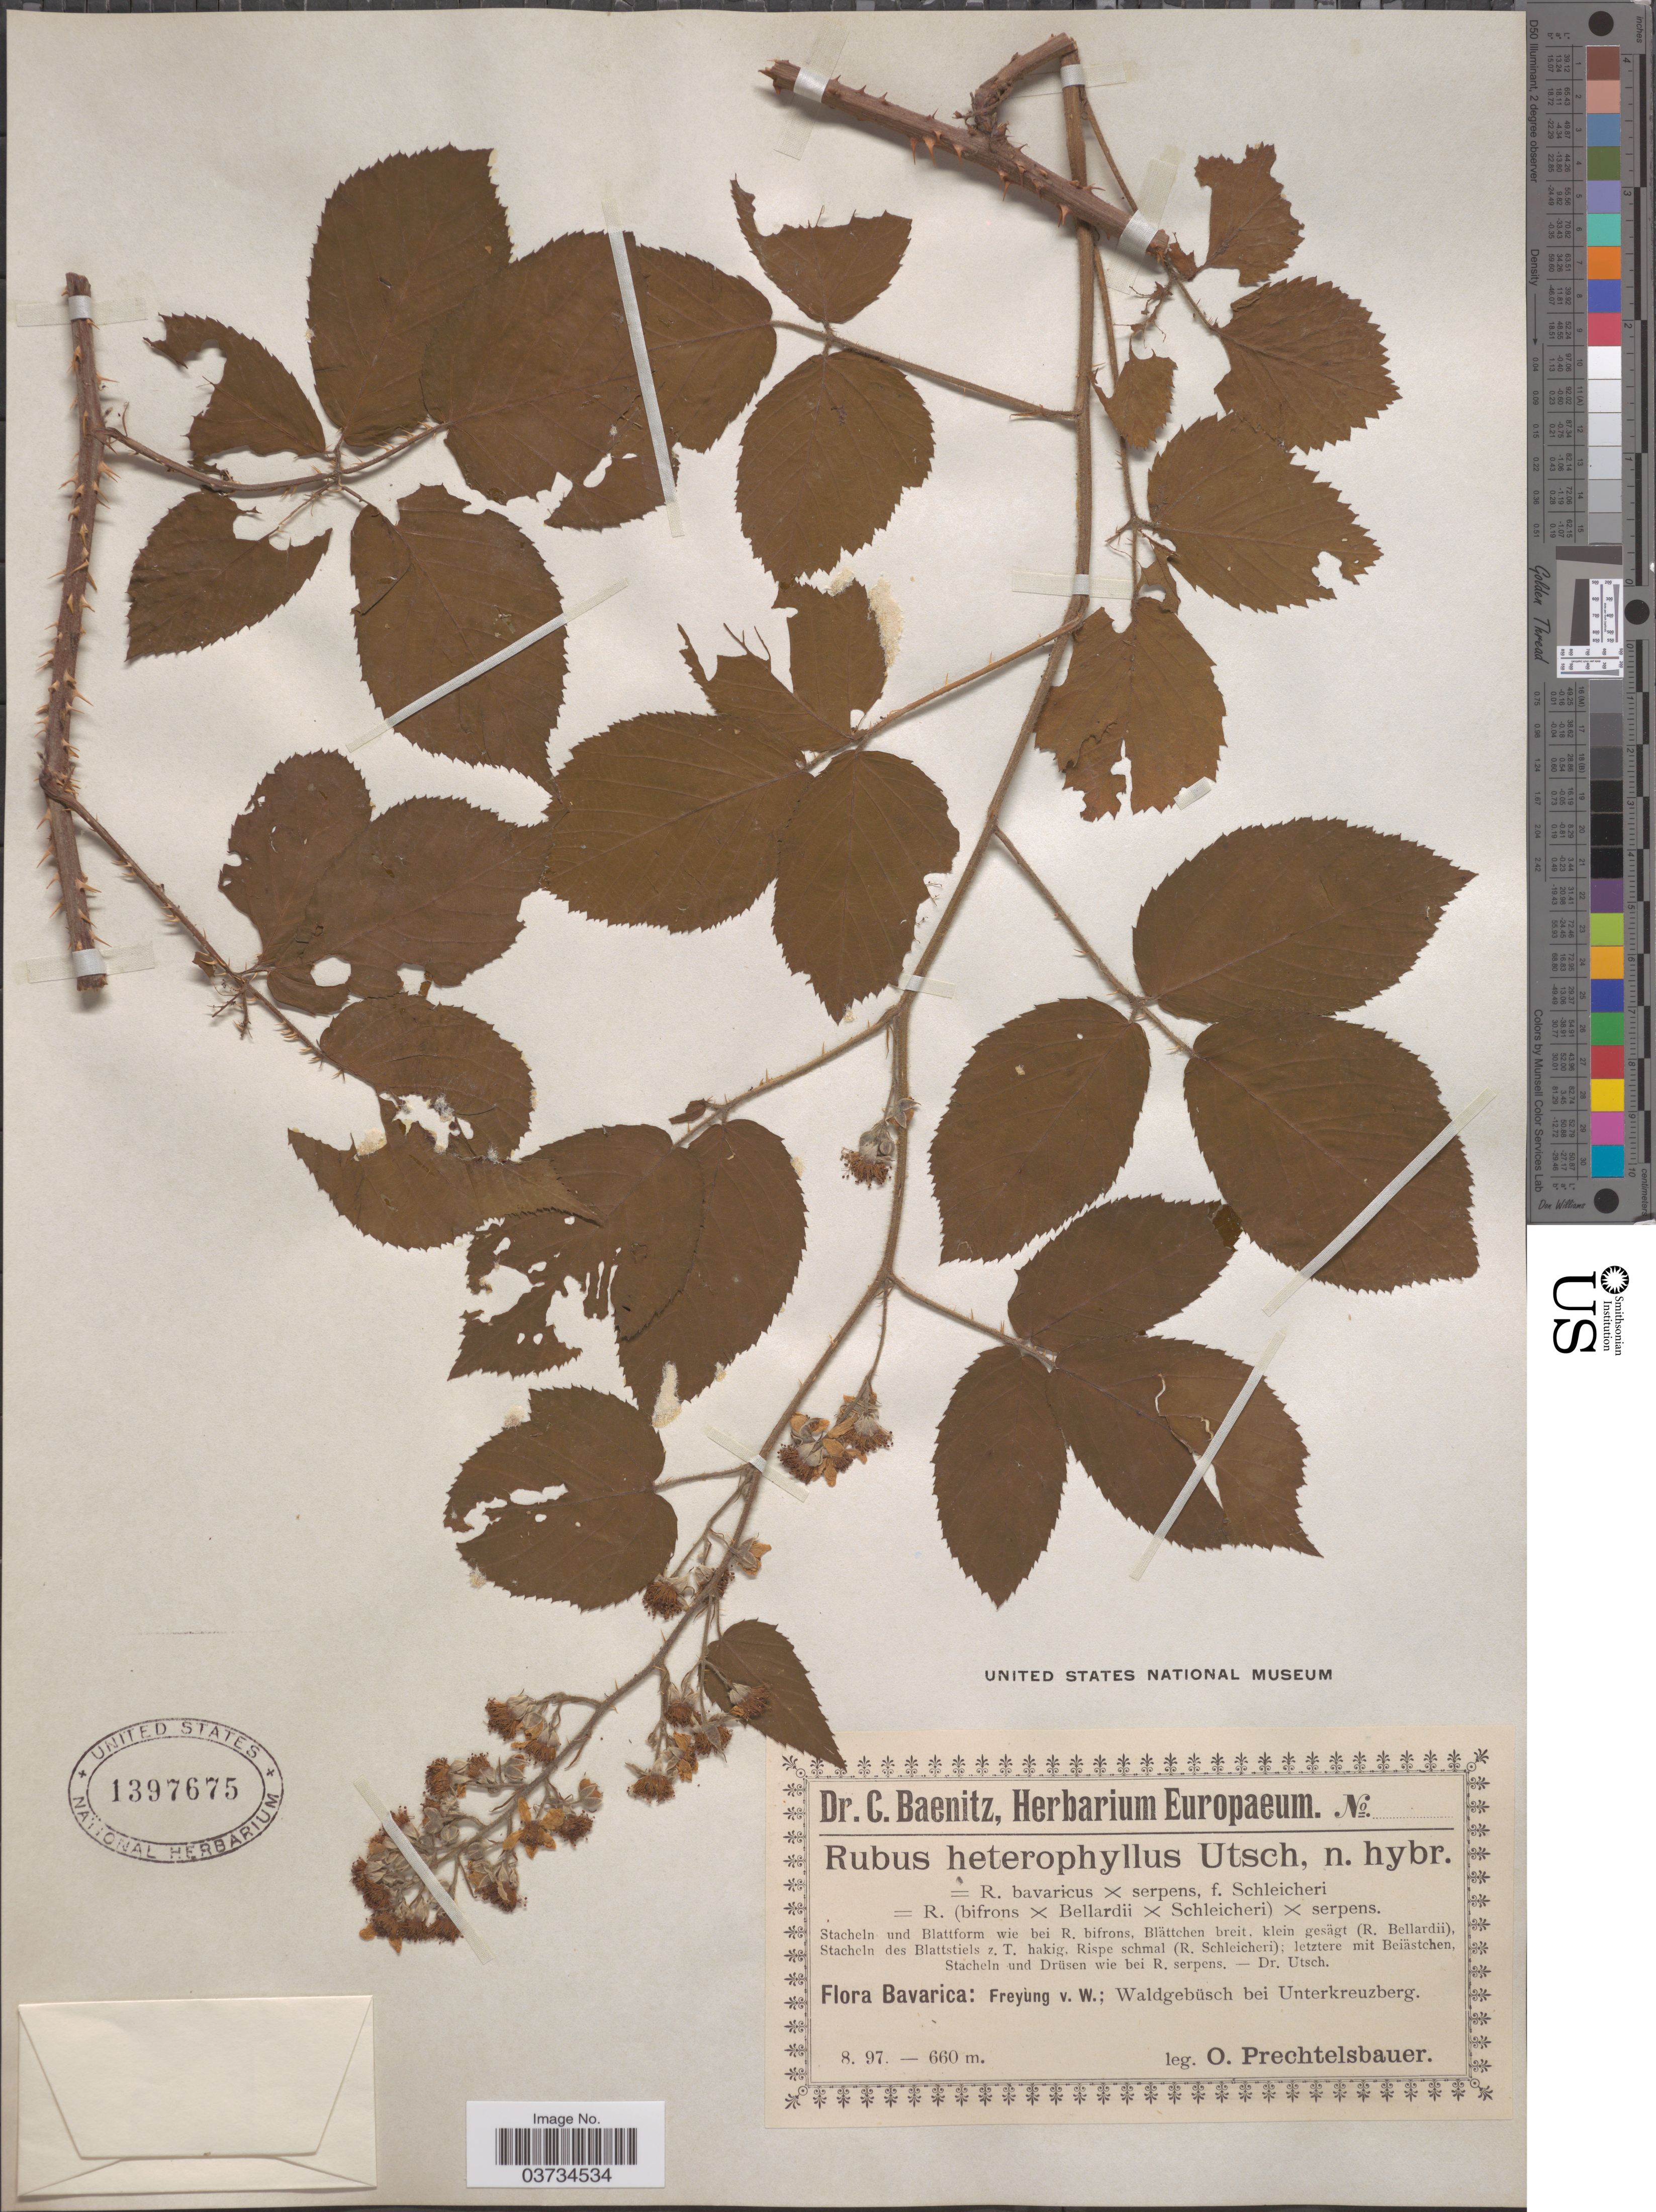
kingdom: Plantae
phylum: Tracheophyta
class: Magnoliopsida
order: Rosales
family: Rosaceae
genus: Rubus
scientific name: Rubus heterophyllus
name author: Willd.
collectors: O. Prechtelsbauer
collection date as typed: Transcribed d/m/y: /8/97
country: Germany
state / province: Bayern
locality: Bavarica: Freyung v. W.; Waldgebüsch bei Unterkreuzberg.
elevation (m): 660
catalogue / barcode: US 1397675